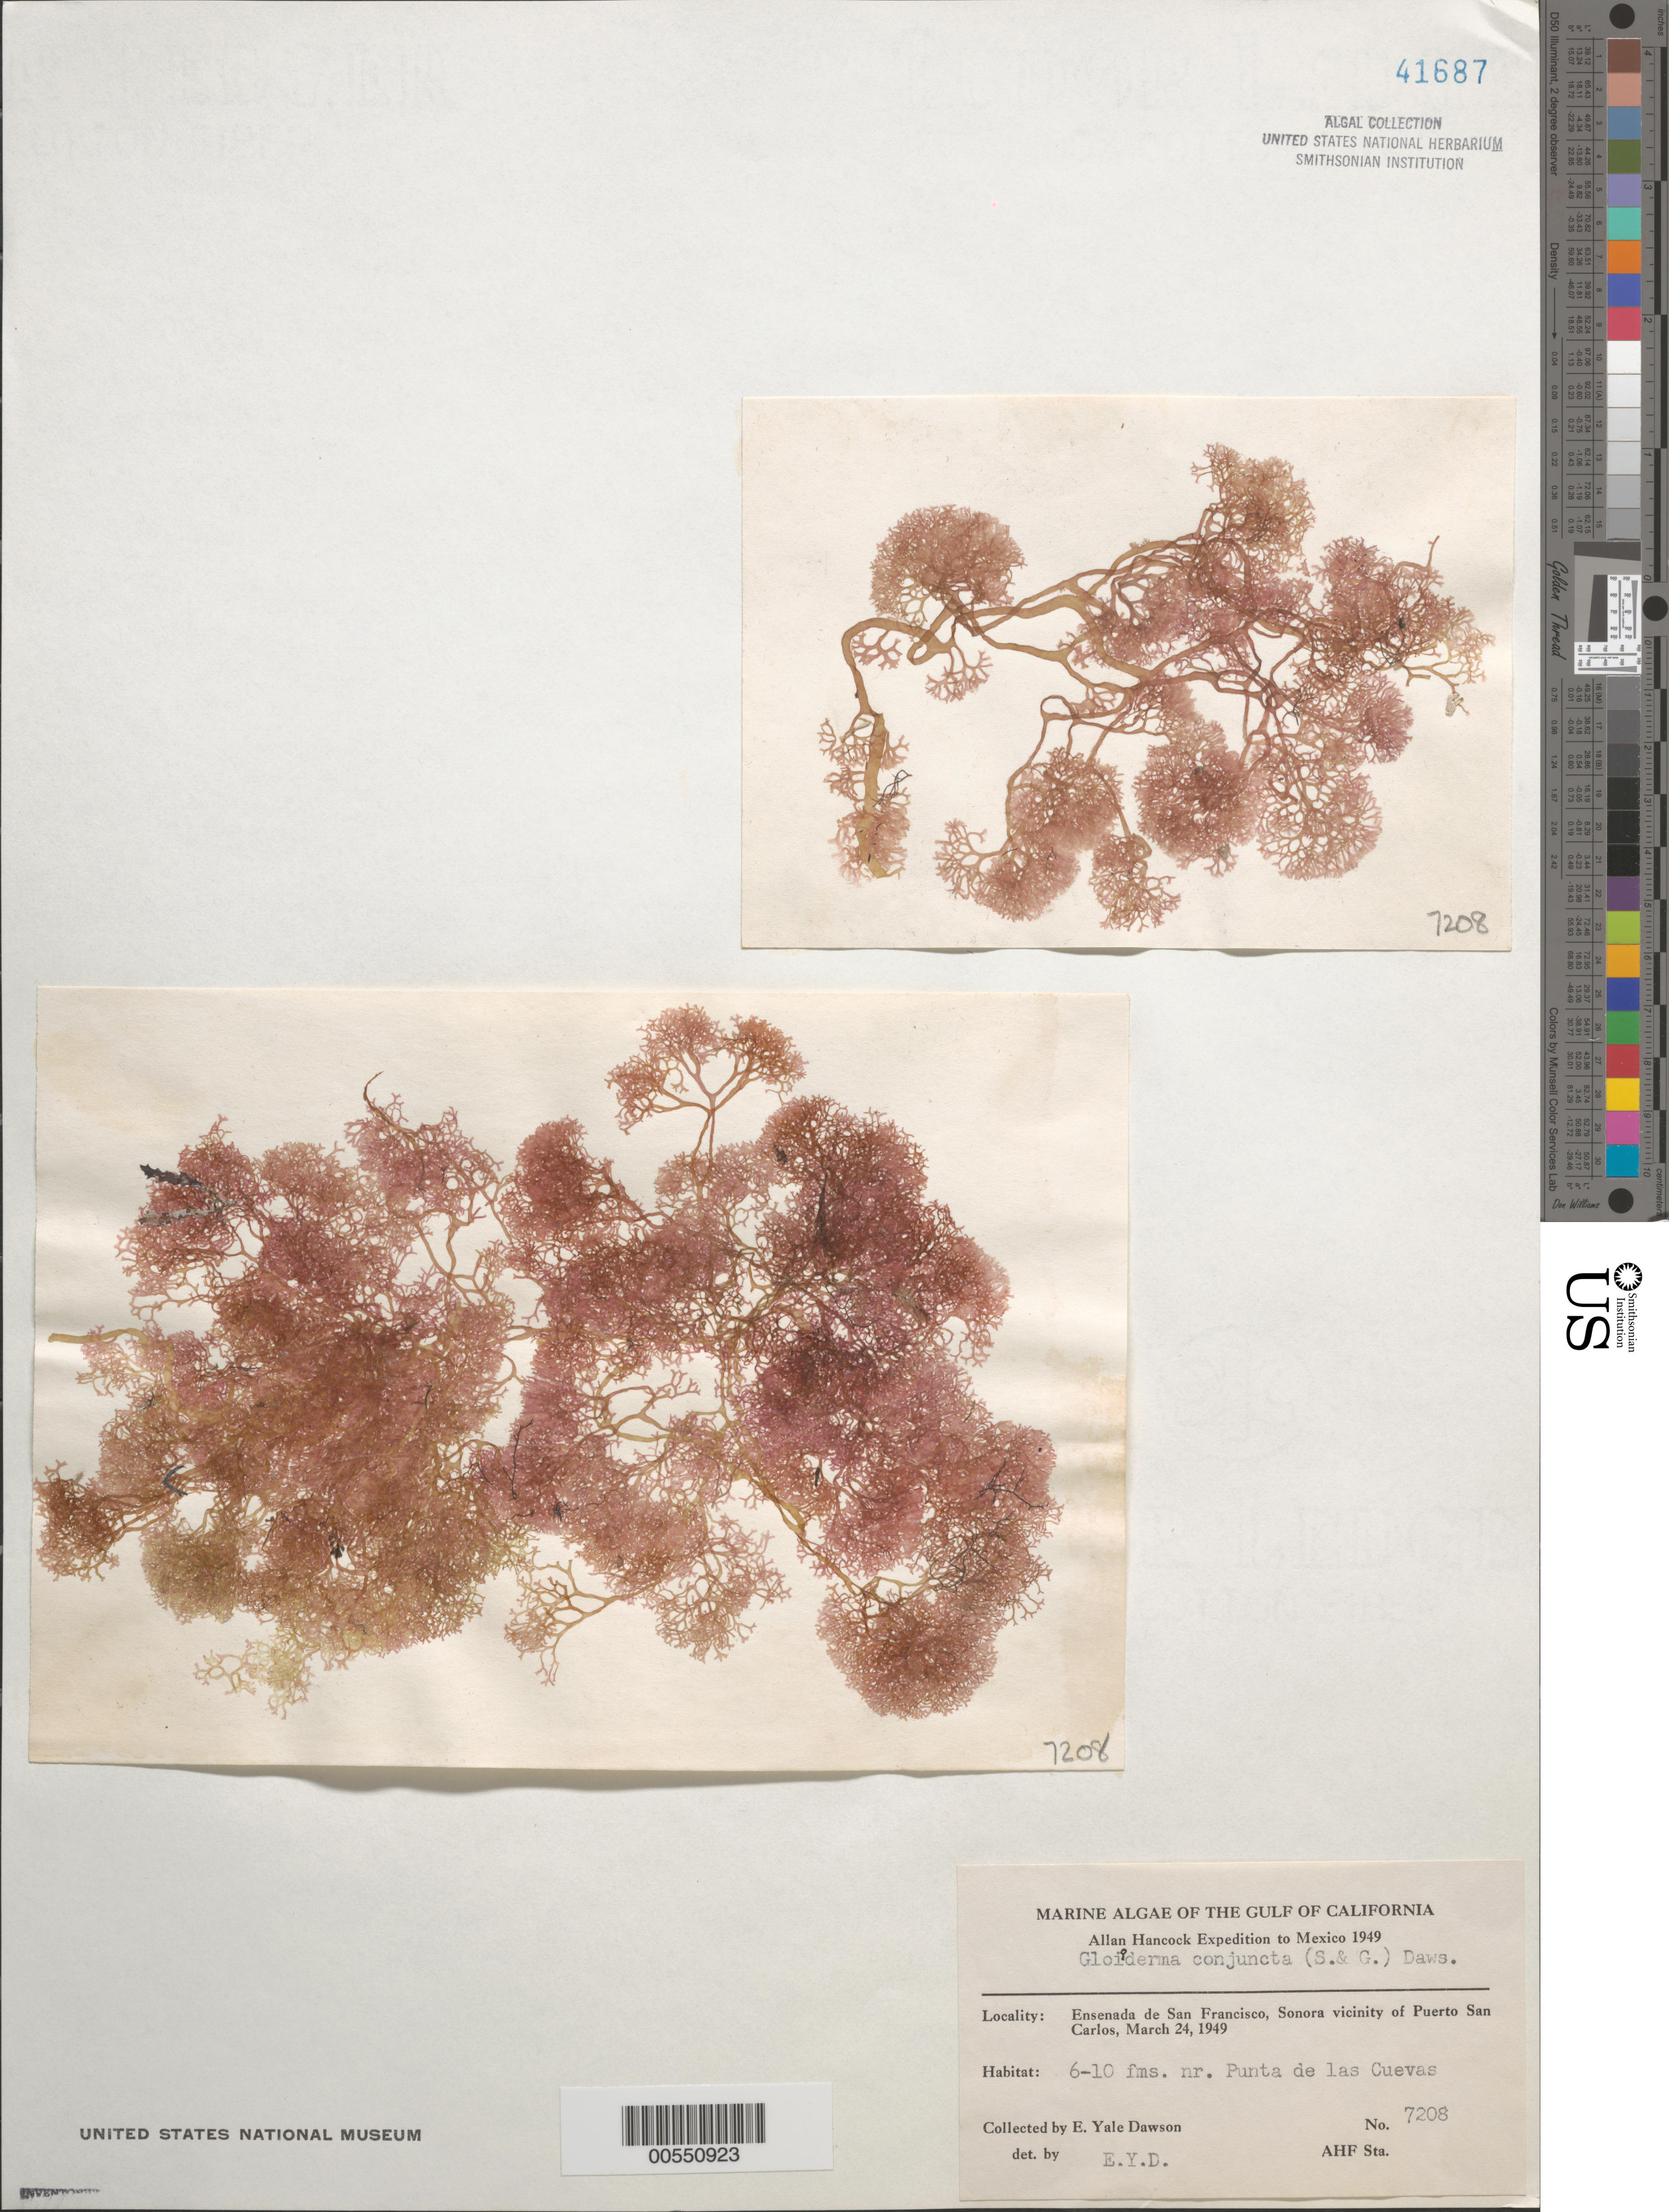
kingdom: Plantae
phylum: Rhodophyta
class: Florideophyceae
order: Rhodymeniales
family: Faucheaceae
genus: Gloioderma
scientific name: Gloioderma conjuncta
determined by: Dawson, E. Y.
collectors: E. Y. Dawson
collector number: EYD 7208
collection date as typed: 24 Mar 1949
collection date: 1949-03-24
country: Mexico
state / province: Sonora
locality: Ensenada de San Francisco, near Punta de las Cuevas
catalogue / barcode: US 41687